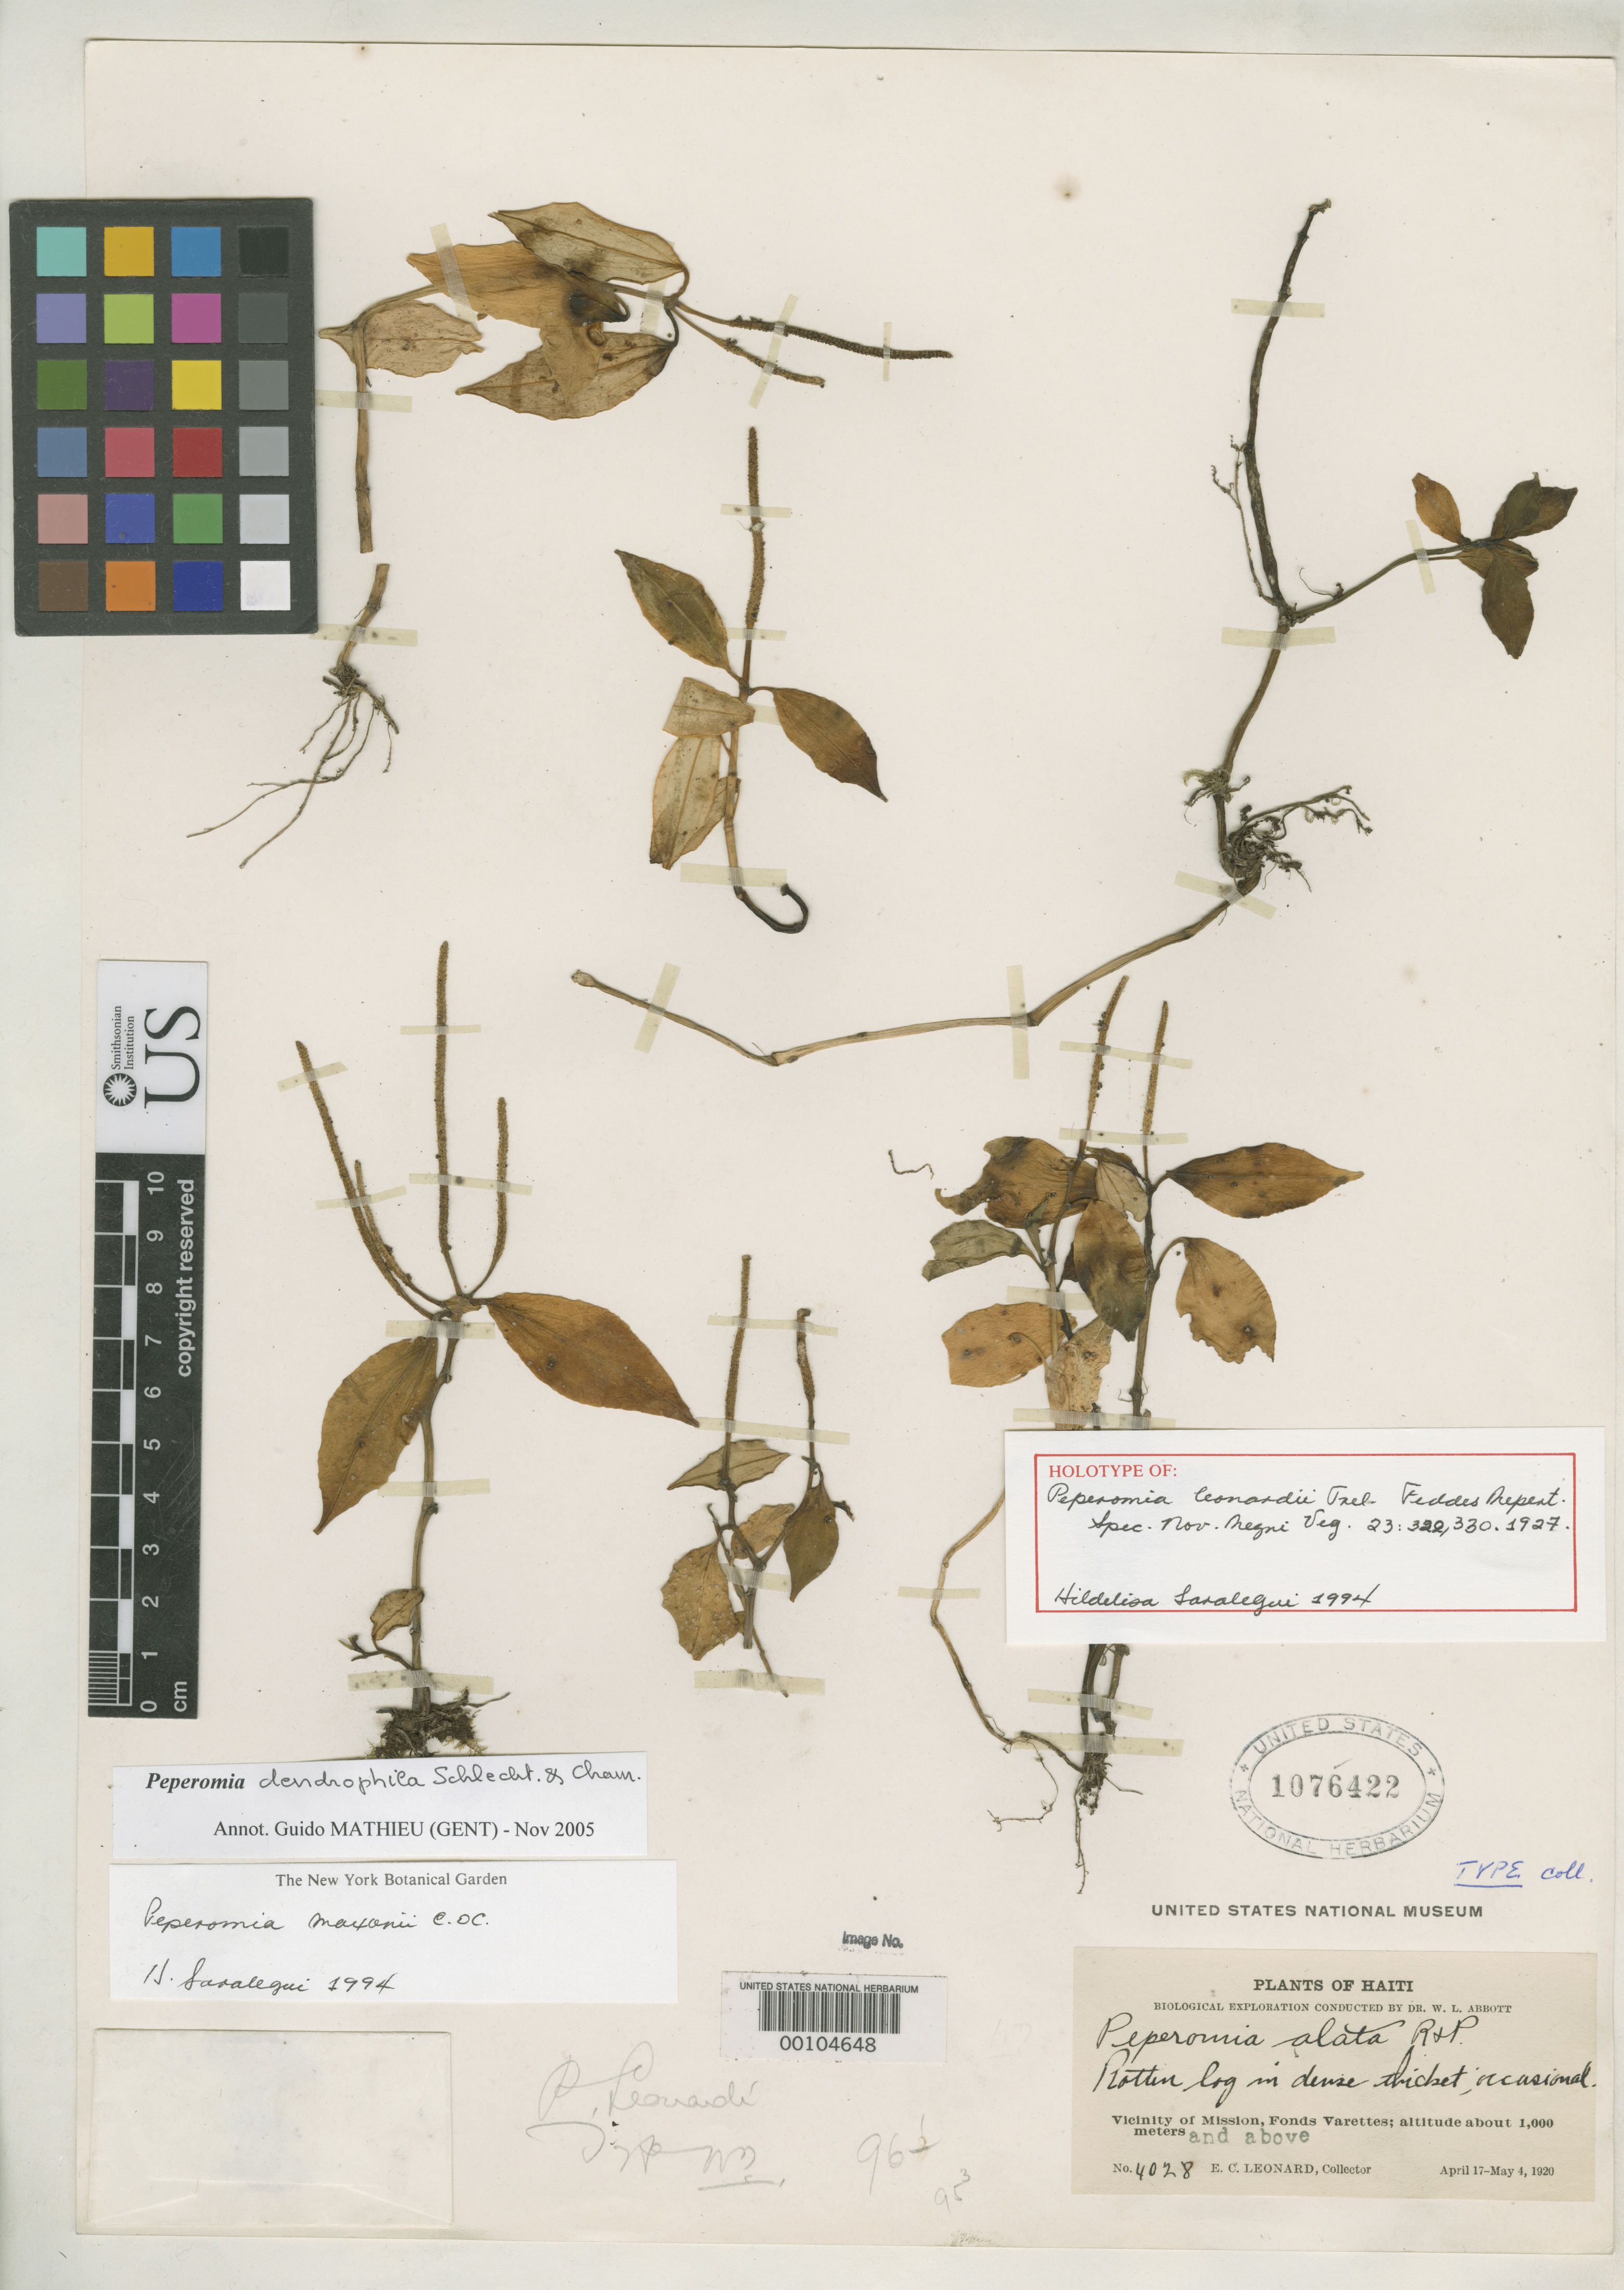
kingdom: Plantae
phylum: Tracheophyta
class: Magnoliopsida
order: Piperales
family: Piperaceae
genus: Peperomia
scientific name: Peperomia leonardi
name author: Trel.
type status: Holotype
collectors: E. C. Leonard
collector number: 4028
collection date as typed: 01 May 1920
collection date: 1920-05-01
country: Haiti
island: Hispaniola Island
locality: Vicinity of Mission, Fonds Verettes.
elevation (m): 1000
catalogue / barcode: US 1076422